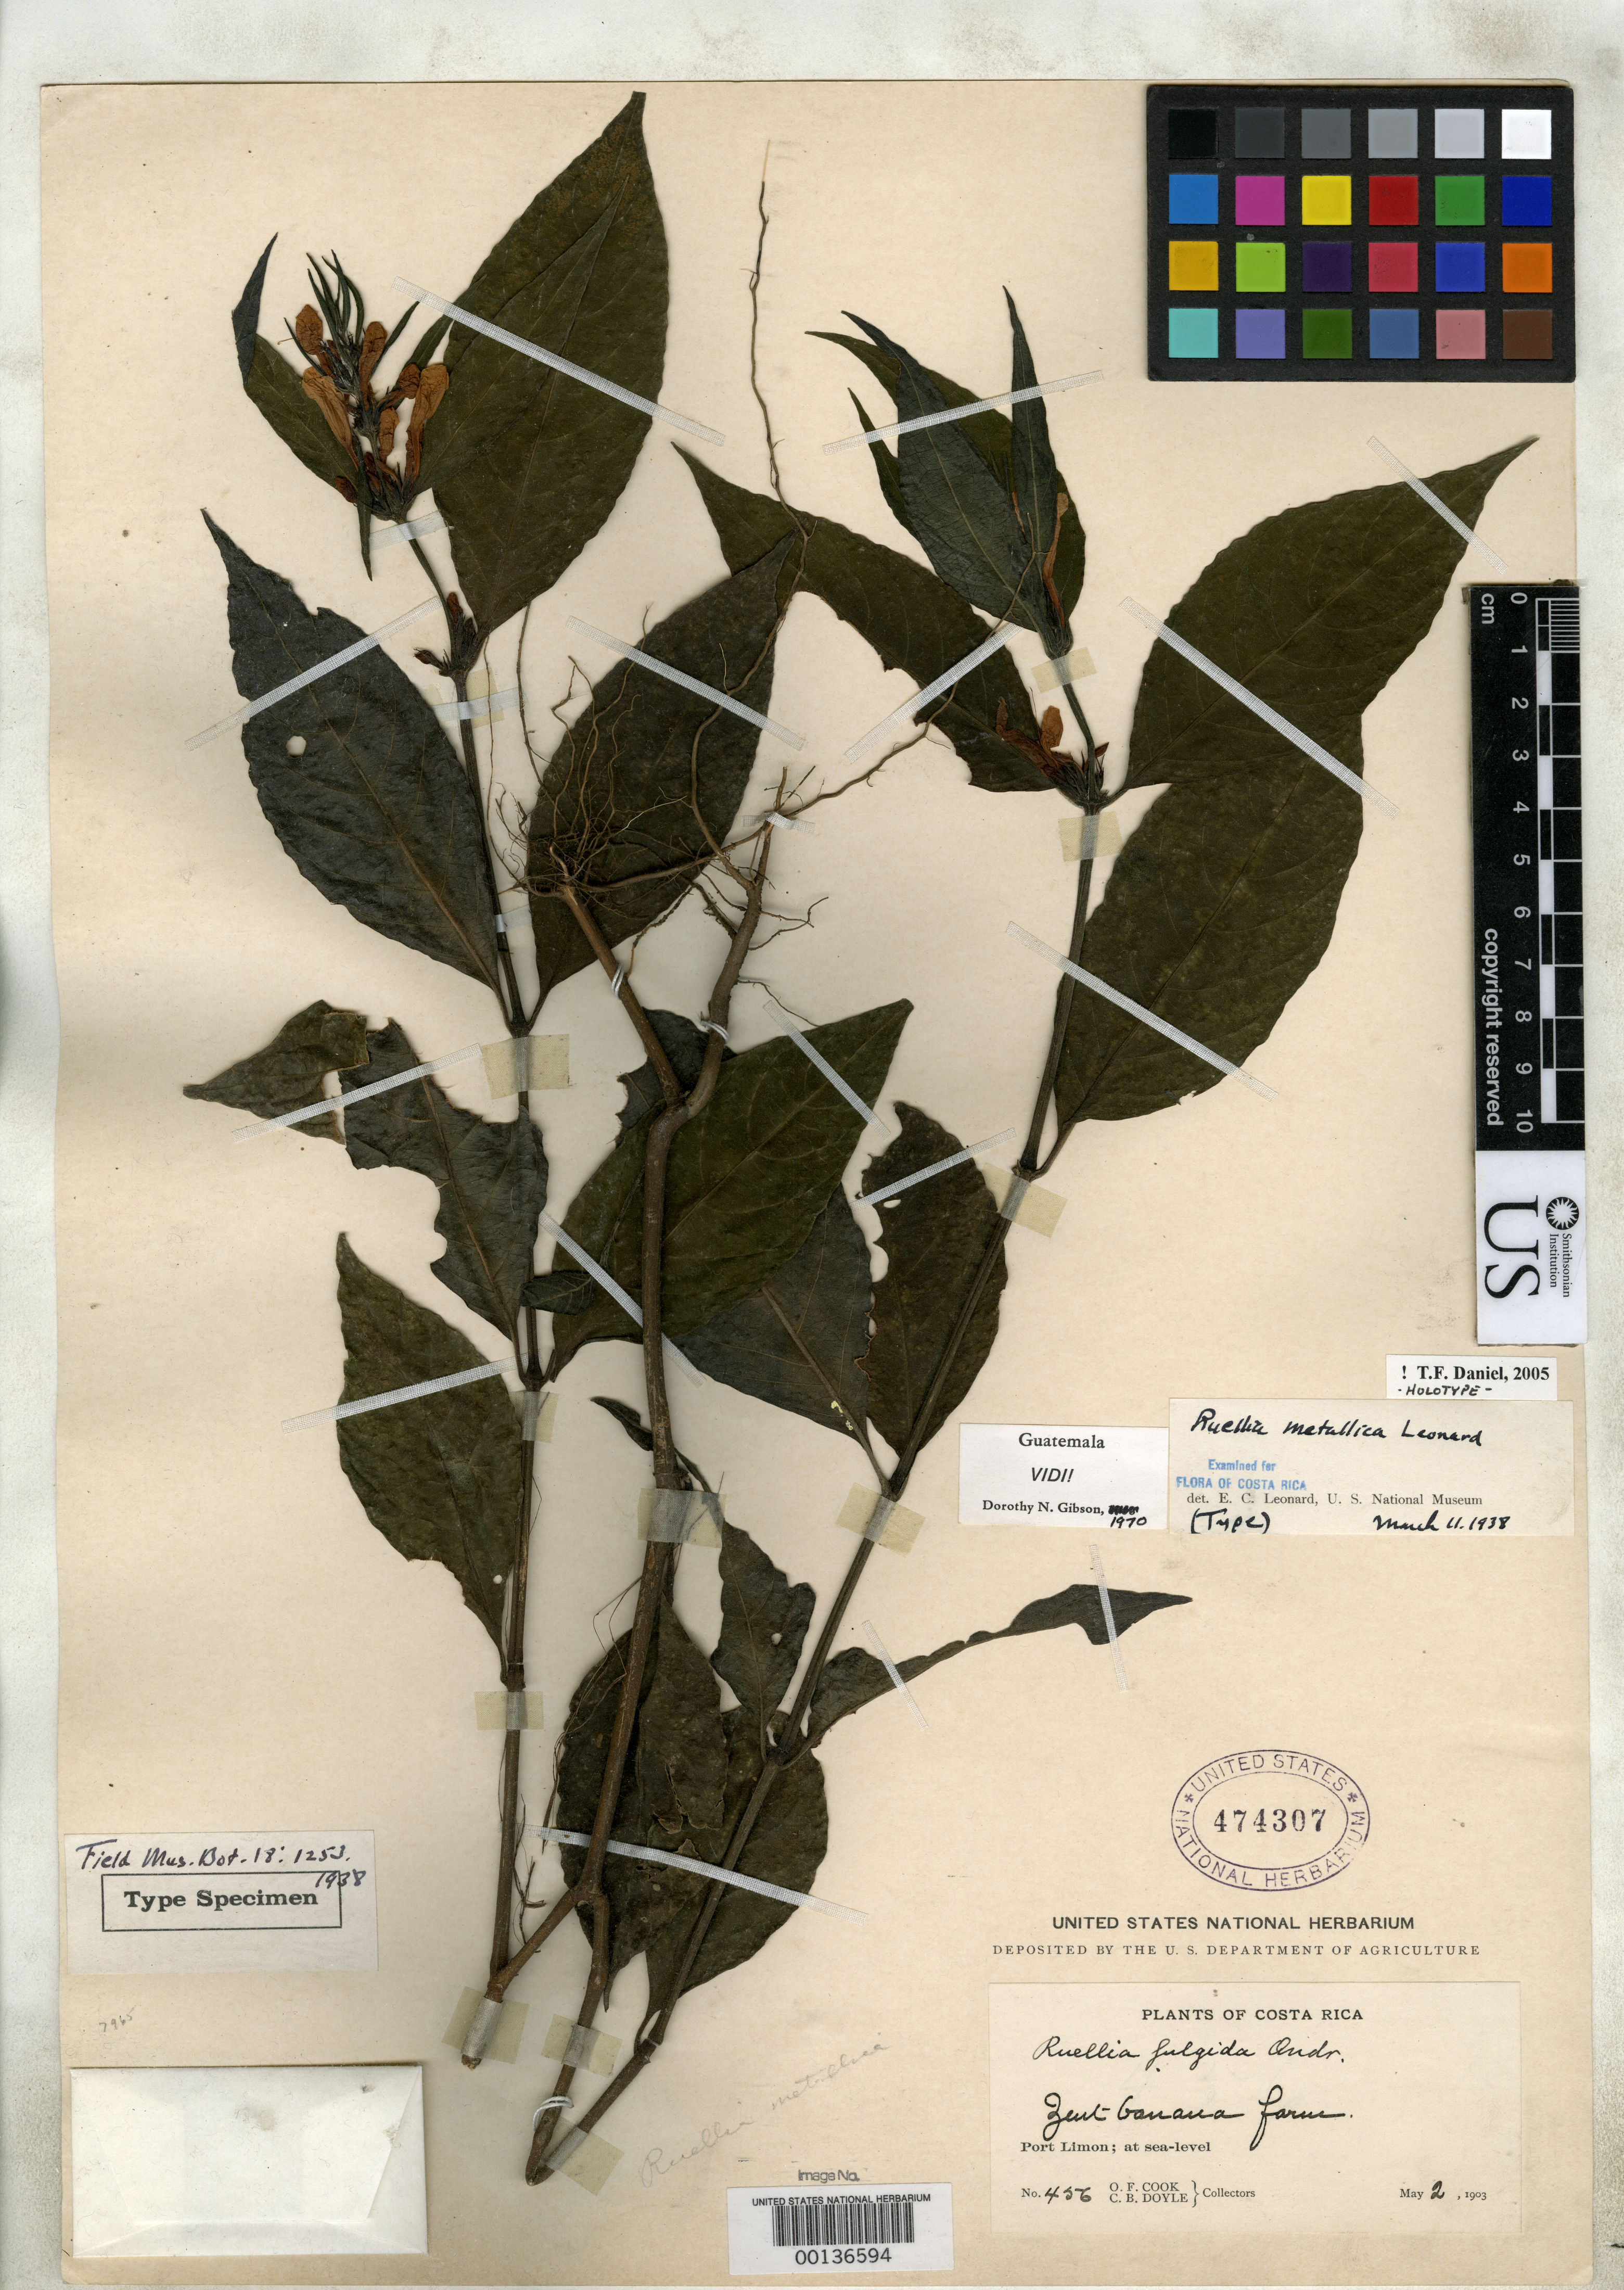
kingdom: Plantae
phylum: Tracheophyta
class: Magnoliopsida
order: Lamiales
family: Acanthaceae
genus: Ruellia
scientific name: Ruellia metallica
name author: Leonard in Standl.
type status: Holotype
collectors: O. F. Cook & C. Doyle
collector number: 456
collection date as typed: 02 Nov 1903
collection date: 1903-11-02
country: Costa Rica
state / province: Limón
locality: Zent Farm.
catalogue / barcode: US 474307